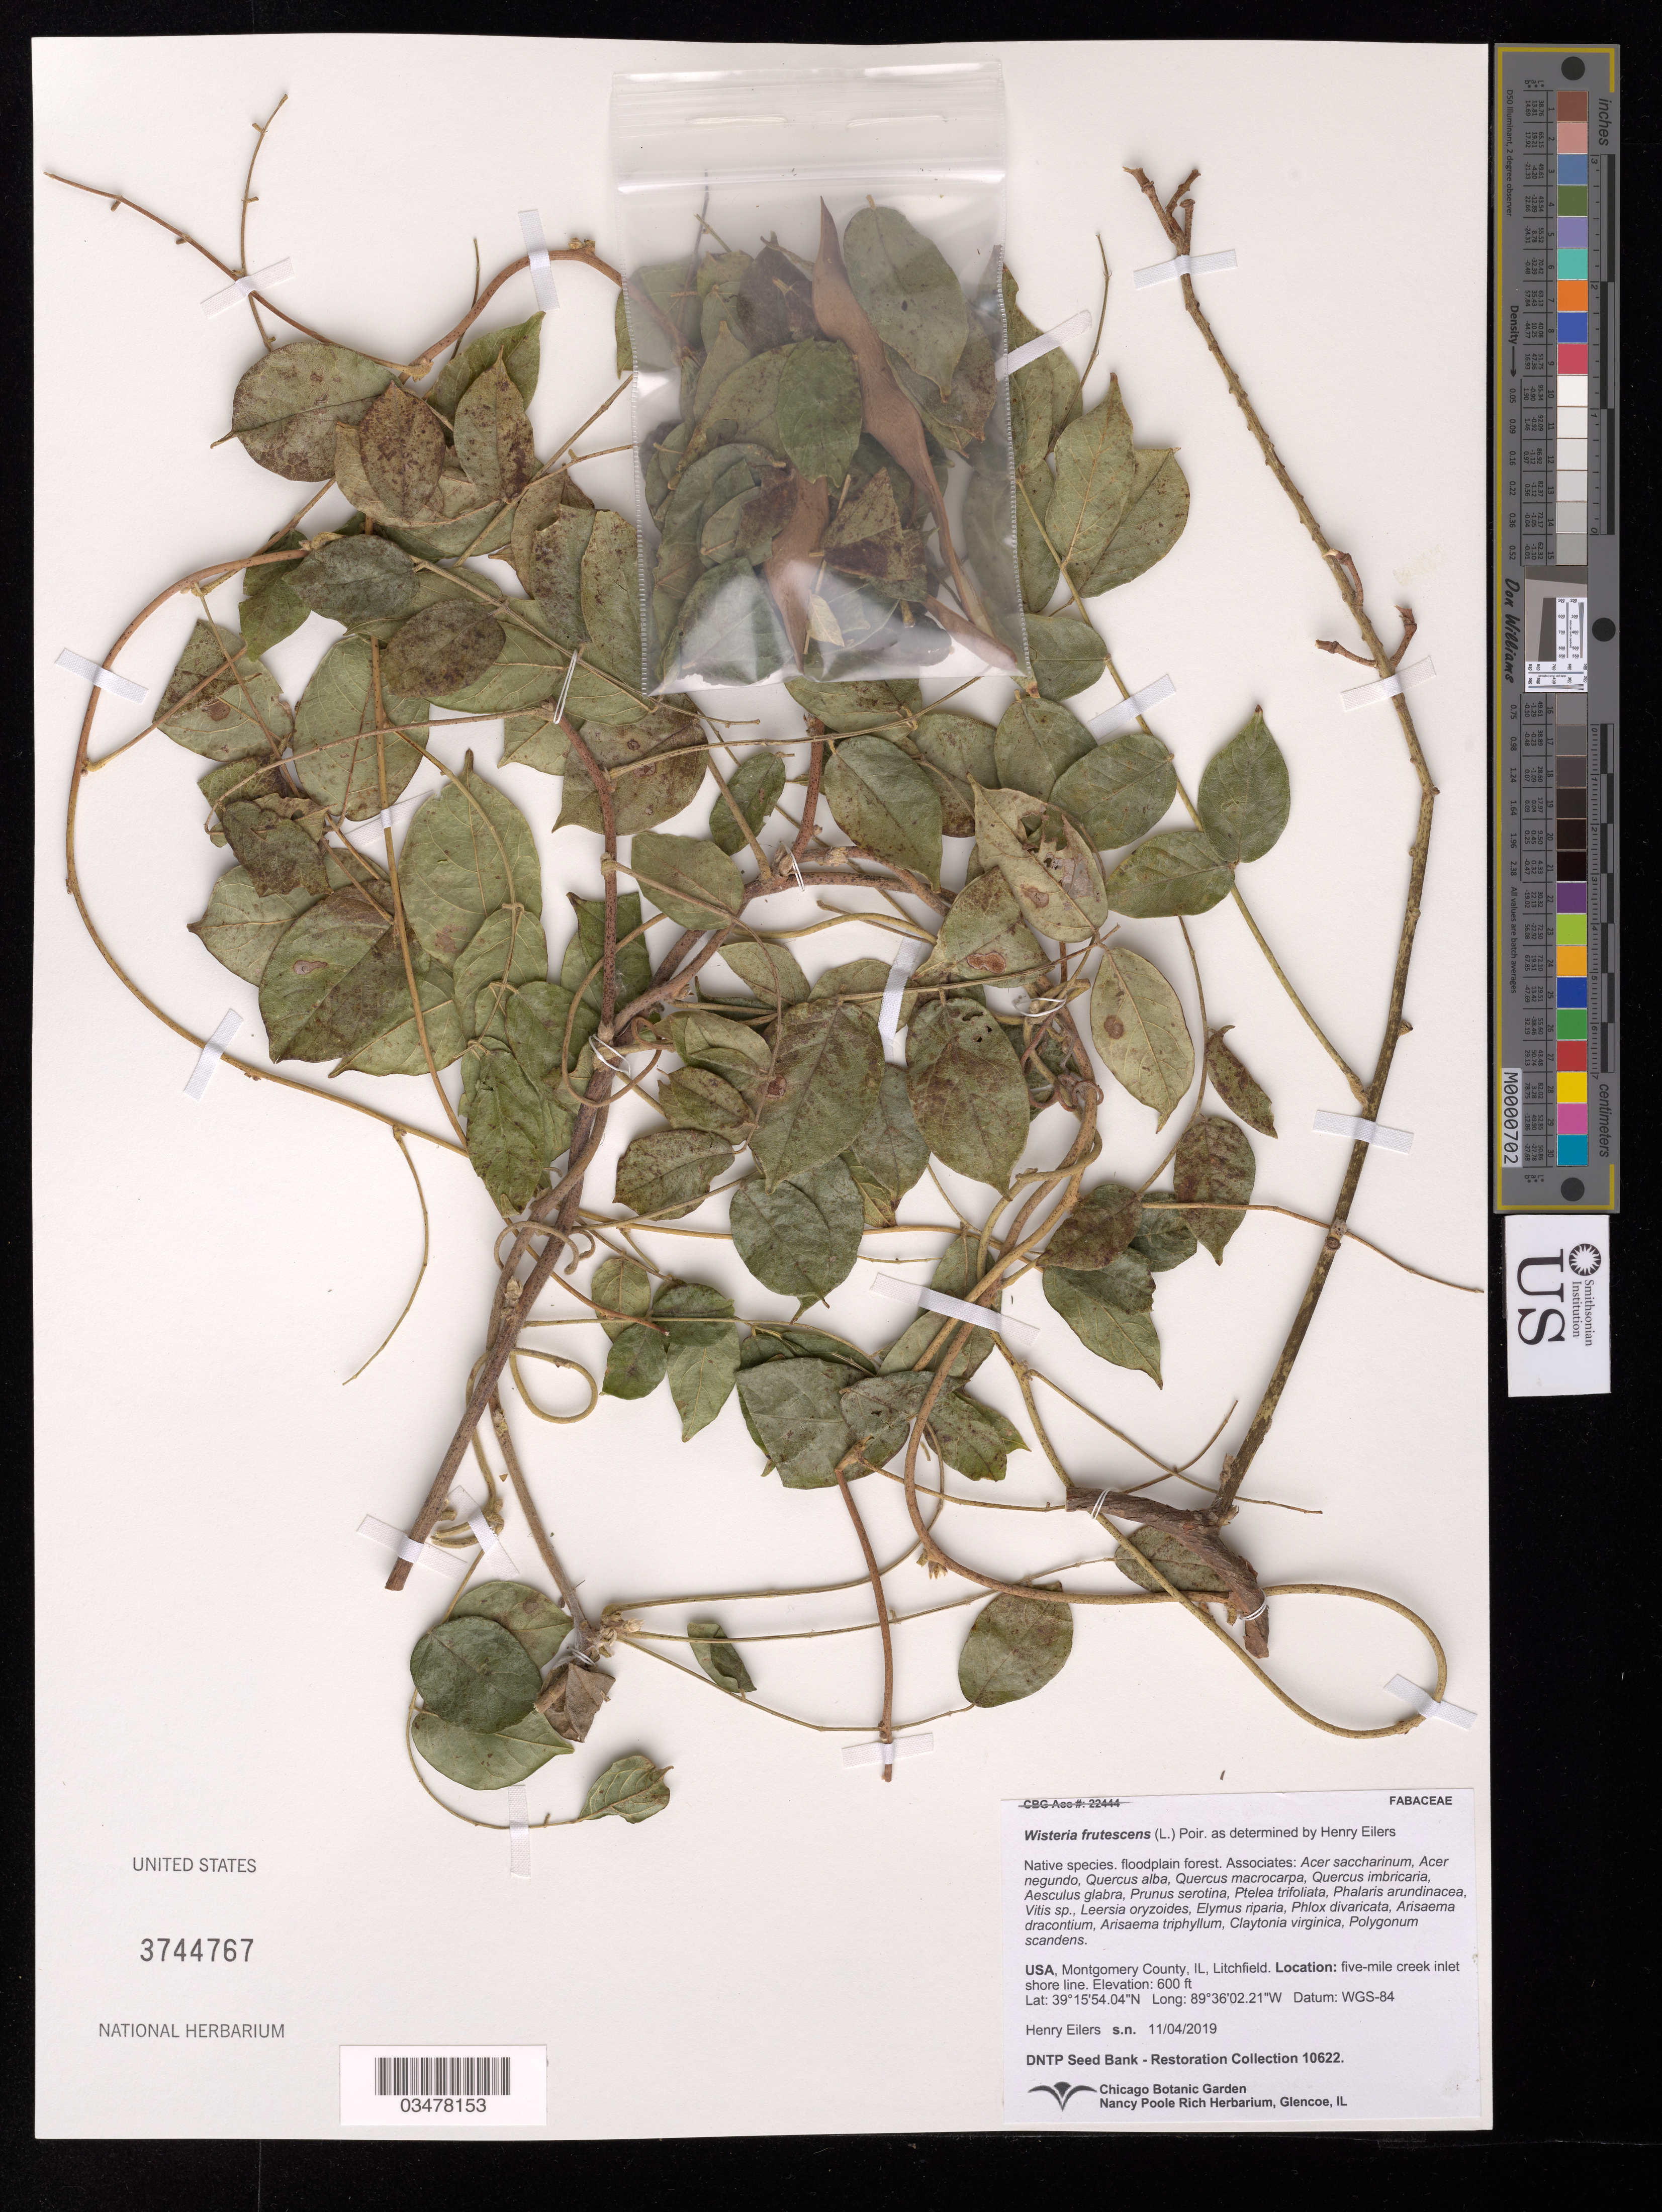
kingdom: Plantae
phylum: Tracheophyta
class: Magnoliopsida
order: Fabales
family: Fabaceae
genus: Wisteria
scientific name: Wisteria frutescens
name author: (L.) Poir.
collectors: H. Eilers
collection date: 2019-11-04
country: United States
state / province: Illinois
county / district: Montgomery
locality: Litchfield, five-mile creek inlet shore line.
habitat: Floodplain forest. With Acer negundo, Quercus alba, Prunus serotina, Vitis, sp., etc.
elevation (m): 183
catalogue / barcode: US 3744767